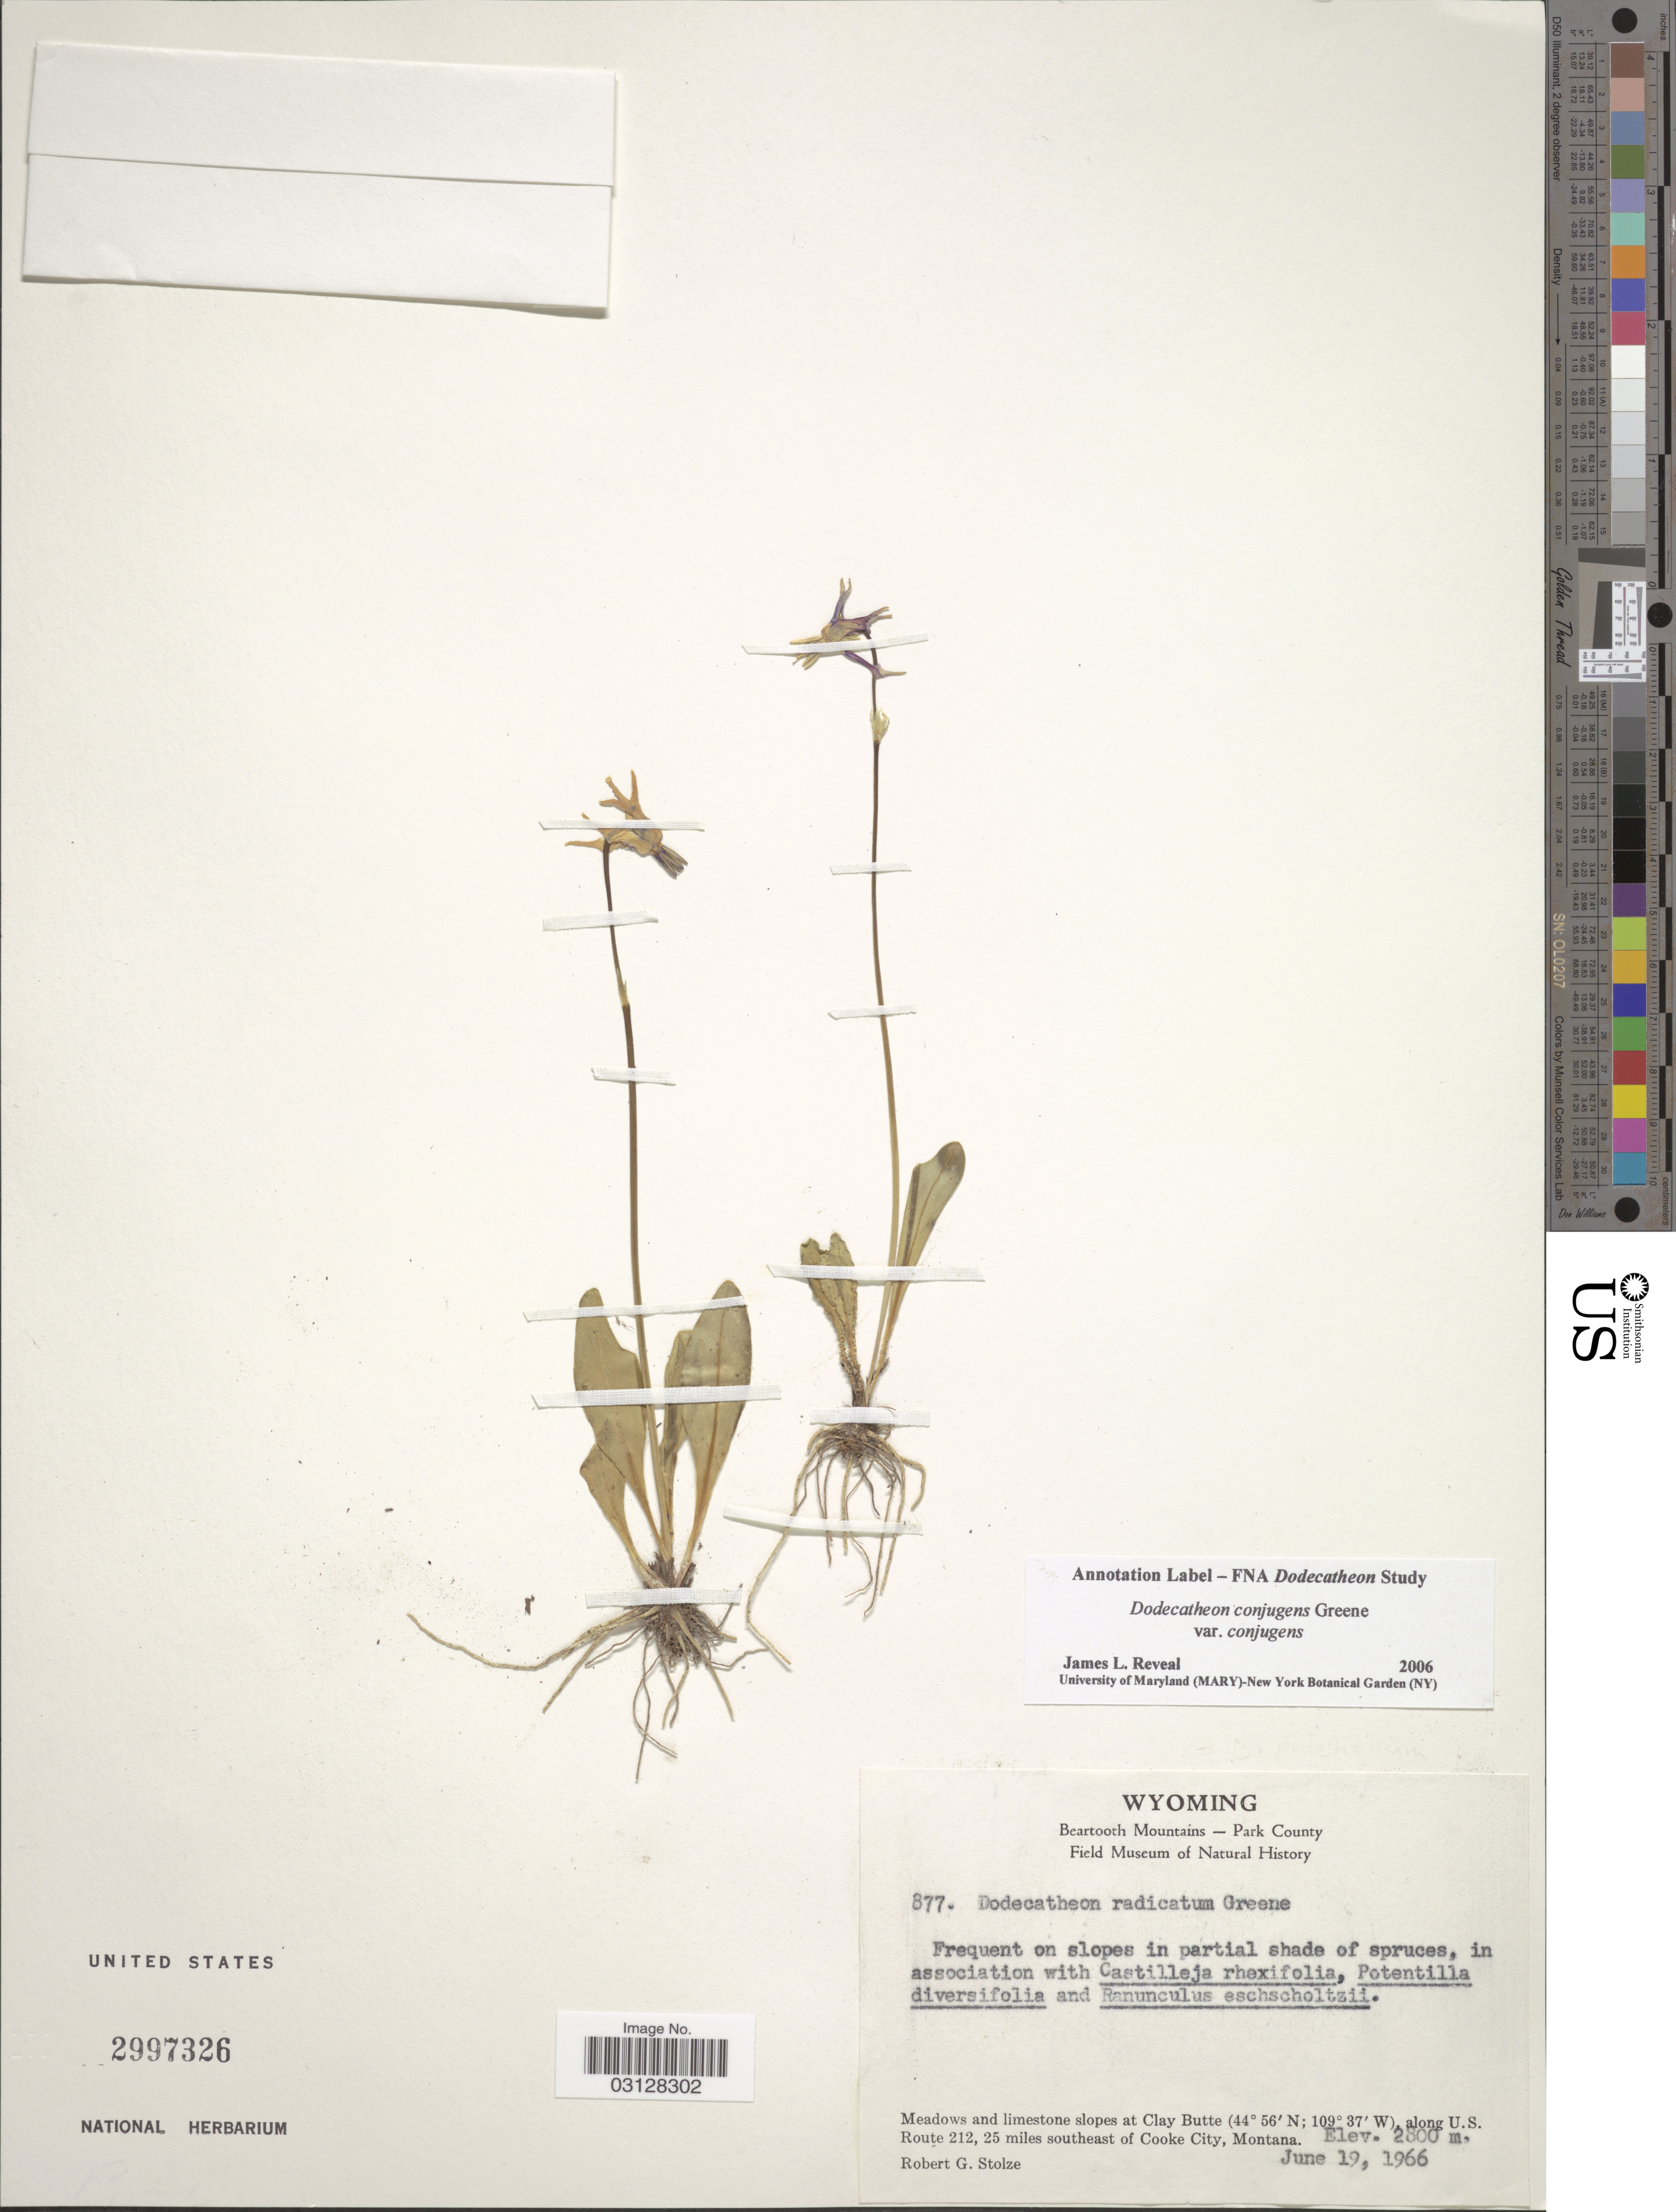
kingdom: Plantae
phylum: Tracheophyta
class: Magnoliopsida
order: Ericales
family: Primulaceae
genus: Dodecatheon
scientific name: Dodecatheon conjugens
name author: Greene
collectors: R. G. Stolze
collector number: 877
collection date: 1966-06-19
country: United States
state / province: Montana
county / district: Park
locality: Beartooth Mountains . Meadows and limestone slopes at Clay Butte, along U.S. Route 212, 25 miles southeast of Cooke City, Montana.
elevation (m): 2800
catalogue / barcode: US 2997326